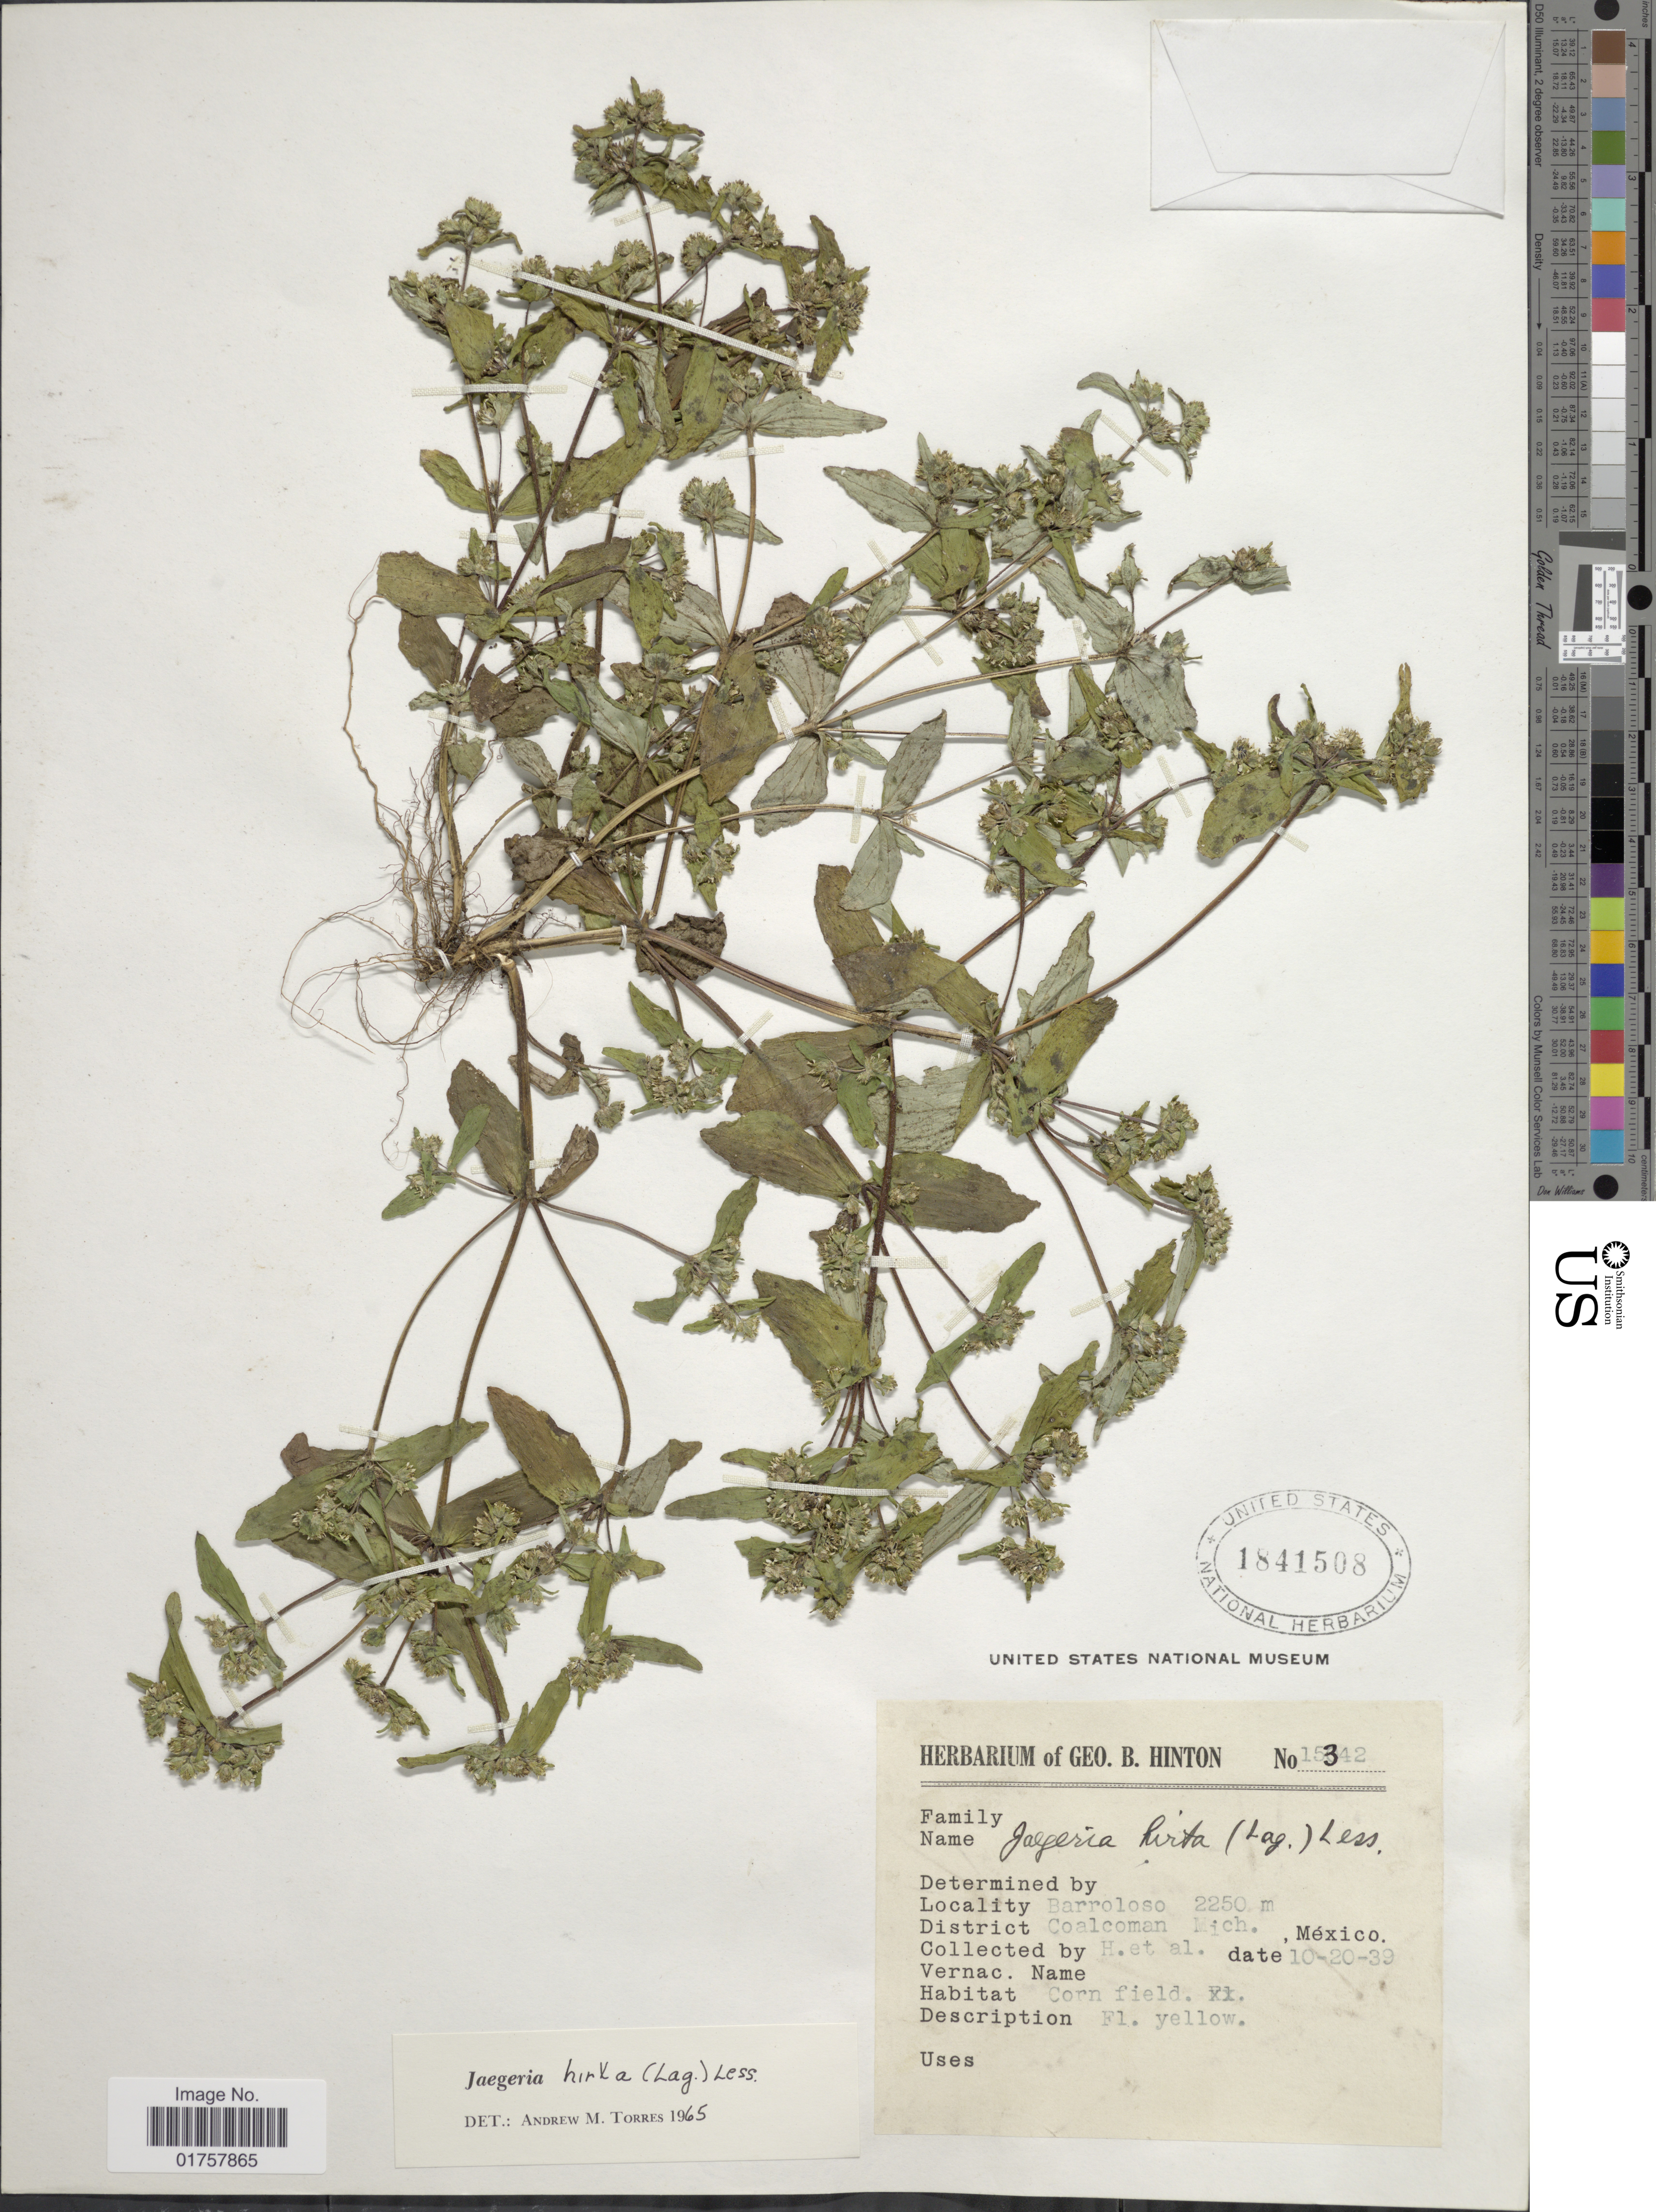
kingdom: Plantae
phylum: Tracheophyta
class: Magnoliopsida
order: Asterales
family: Asteraceae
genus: Jaegeria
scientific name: Jaegeria hirta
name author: (Lag.) Less.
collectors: G. B. Hinton & et al.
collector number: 15342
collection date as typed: Transcribed d/m/y: 20/10/39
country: Mexico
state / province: Michoacán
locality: Barroloso, District Coalcoman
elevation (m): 2250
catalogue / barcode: US 1841508